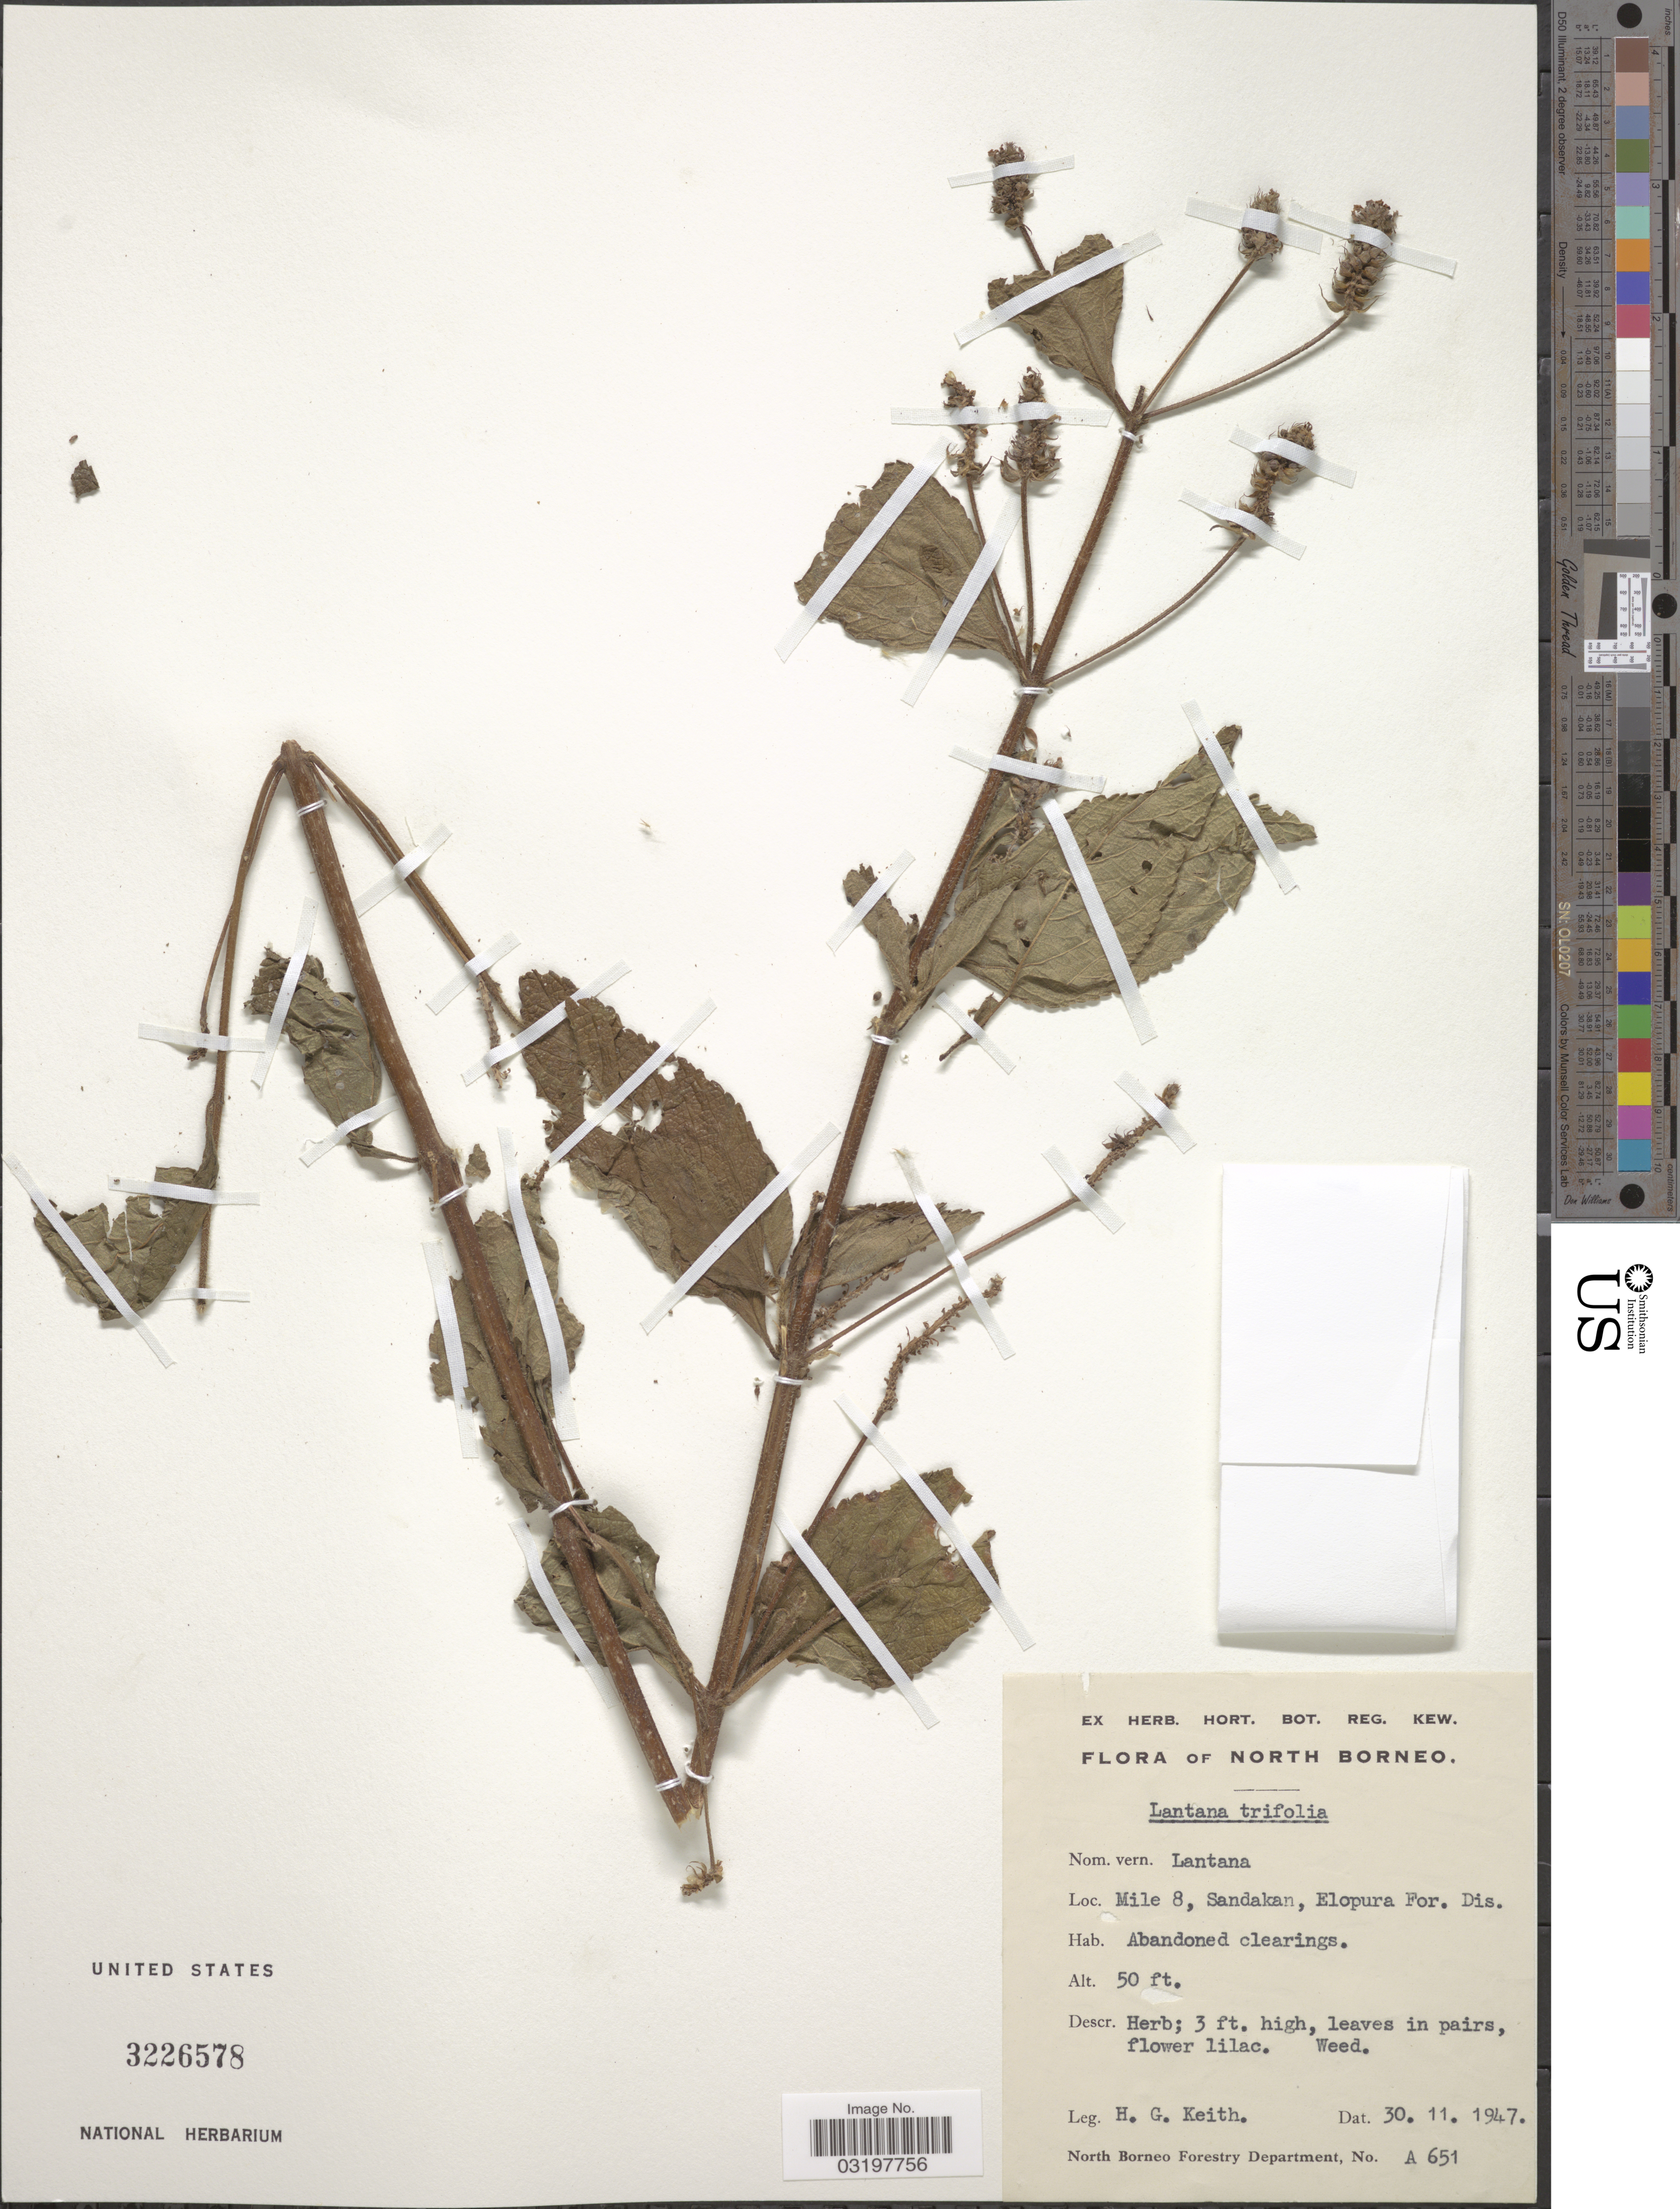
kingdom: Plantae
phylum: Tracheophyta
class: Magnoliopsida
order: Lamiales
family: Verbenaceae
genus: Lantana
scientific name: Lantana trifolia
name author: L.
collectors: H. Keith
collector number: A651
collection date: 1947-11-30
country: Malaysia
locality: North Borneo. Mile 8, Sandakan, Elopura For. Dis.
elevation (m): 15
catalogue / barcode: US 3226578